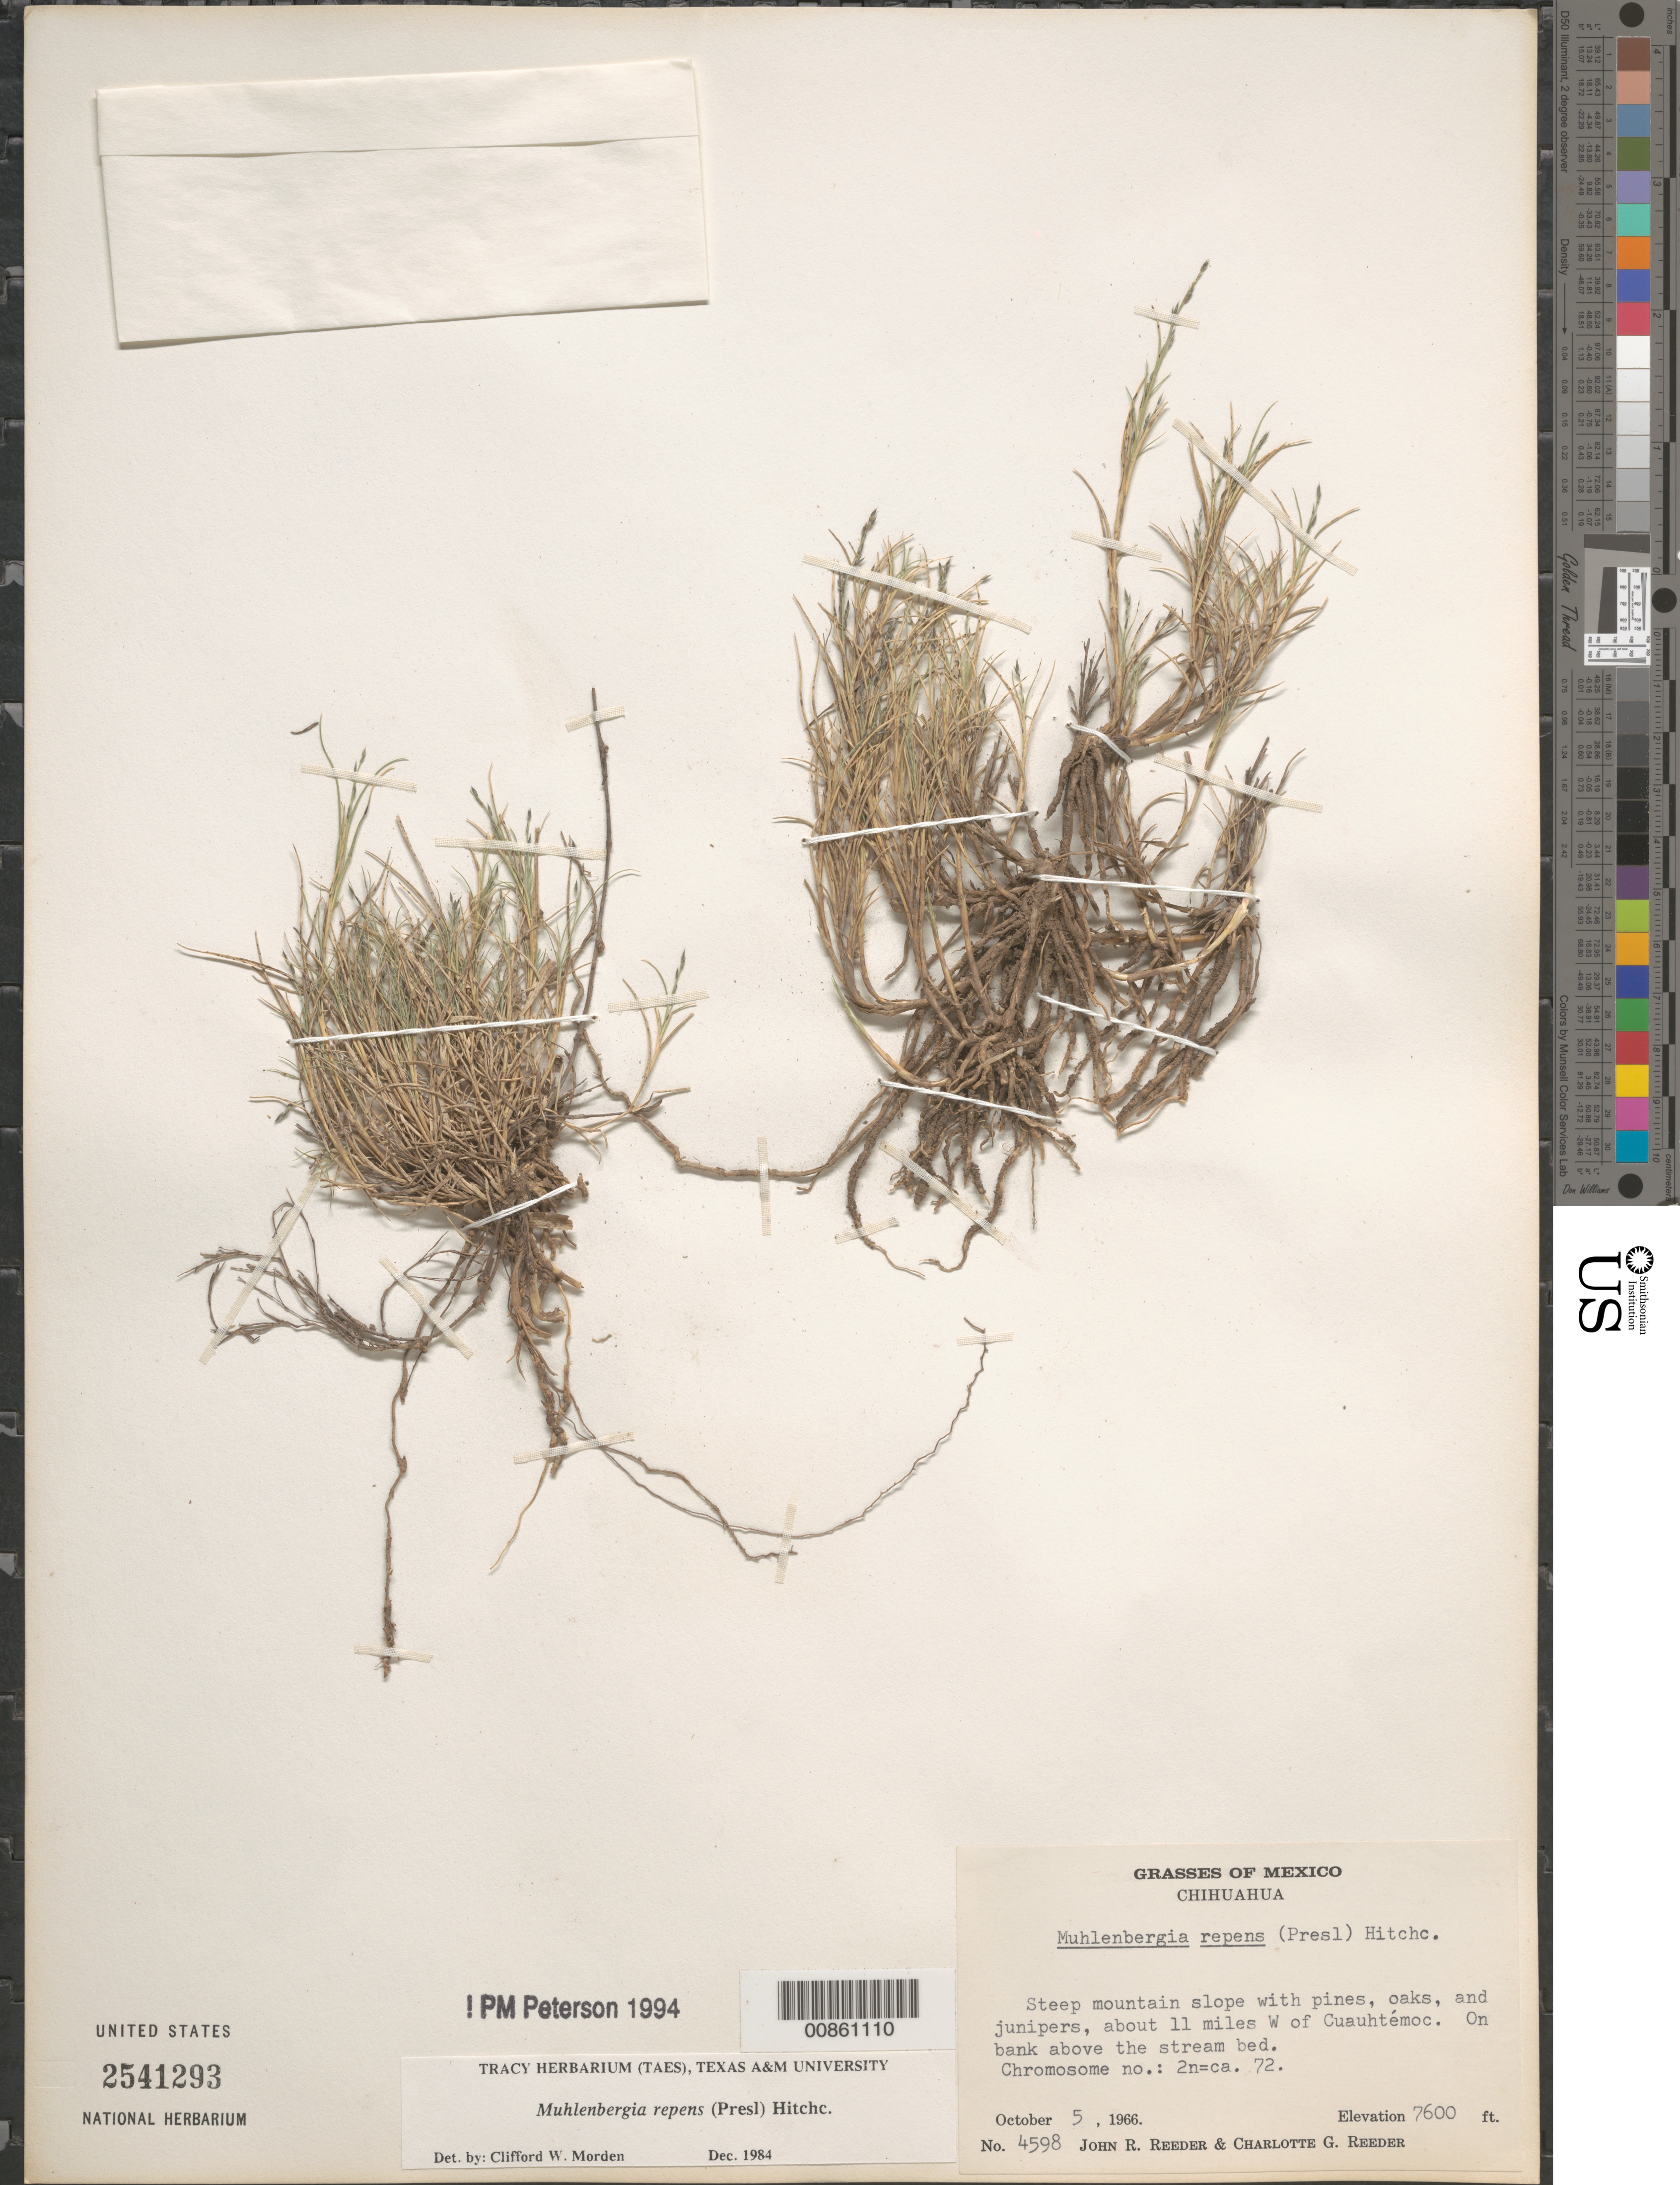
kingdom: Plantae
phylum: Tracheophyta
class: Liliopsida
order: Poales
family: Poaceae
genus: Muhlenbergia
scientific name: Muhlenbergia repens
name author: (J. Presl) Hitchc.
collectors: J. R. Reeder & C. G. Reeder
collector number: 4598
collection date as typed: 05 Oct 1966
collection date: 1966-10-05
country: Mexico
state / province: Chihuahua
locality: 11 mi W of Cuauhtemoc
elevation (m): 2316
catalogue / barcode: US 2541293